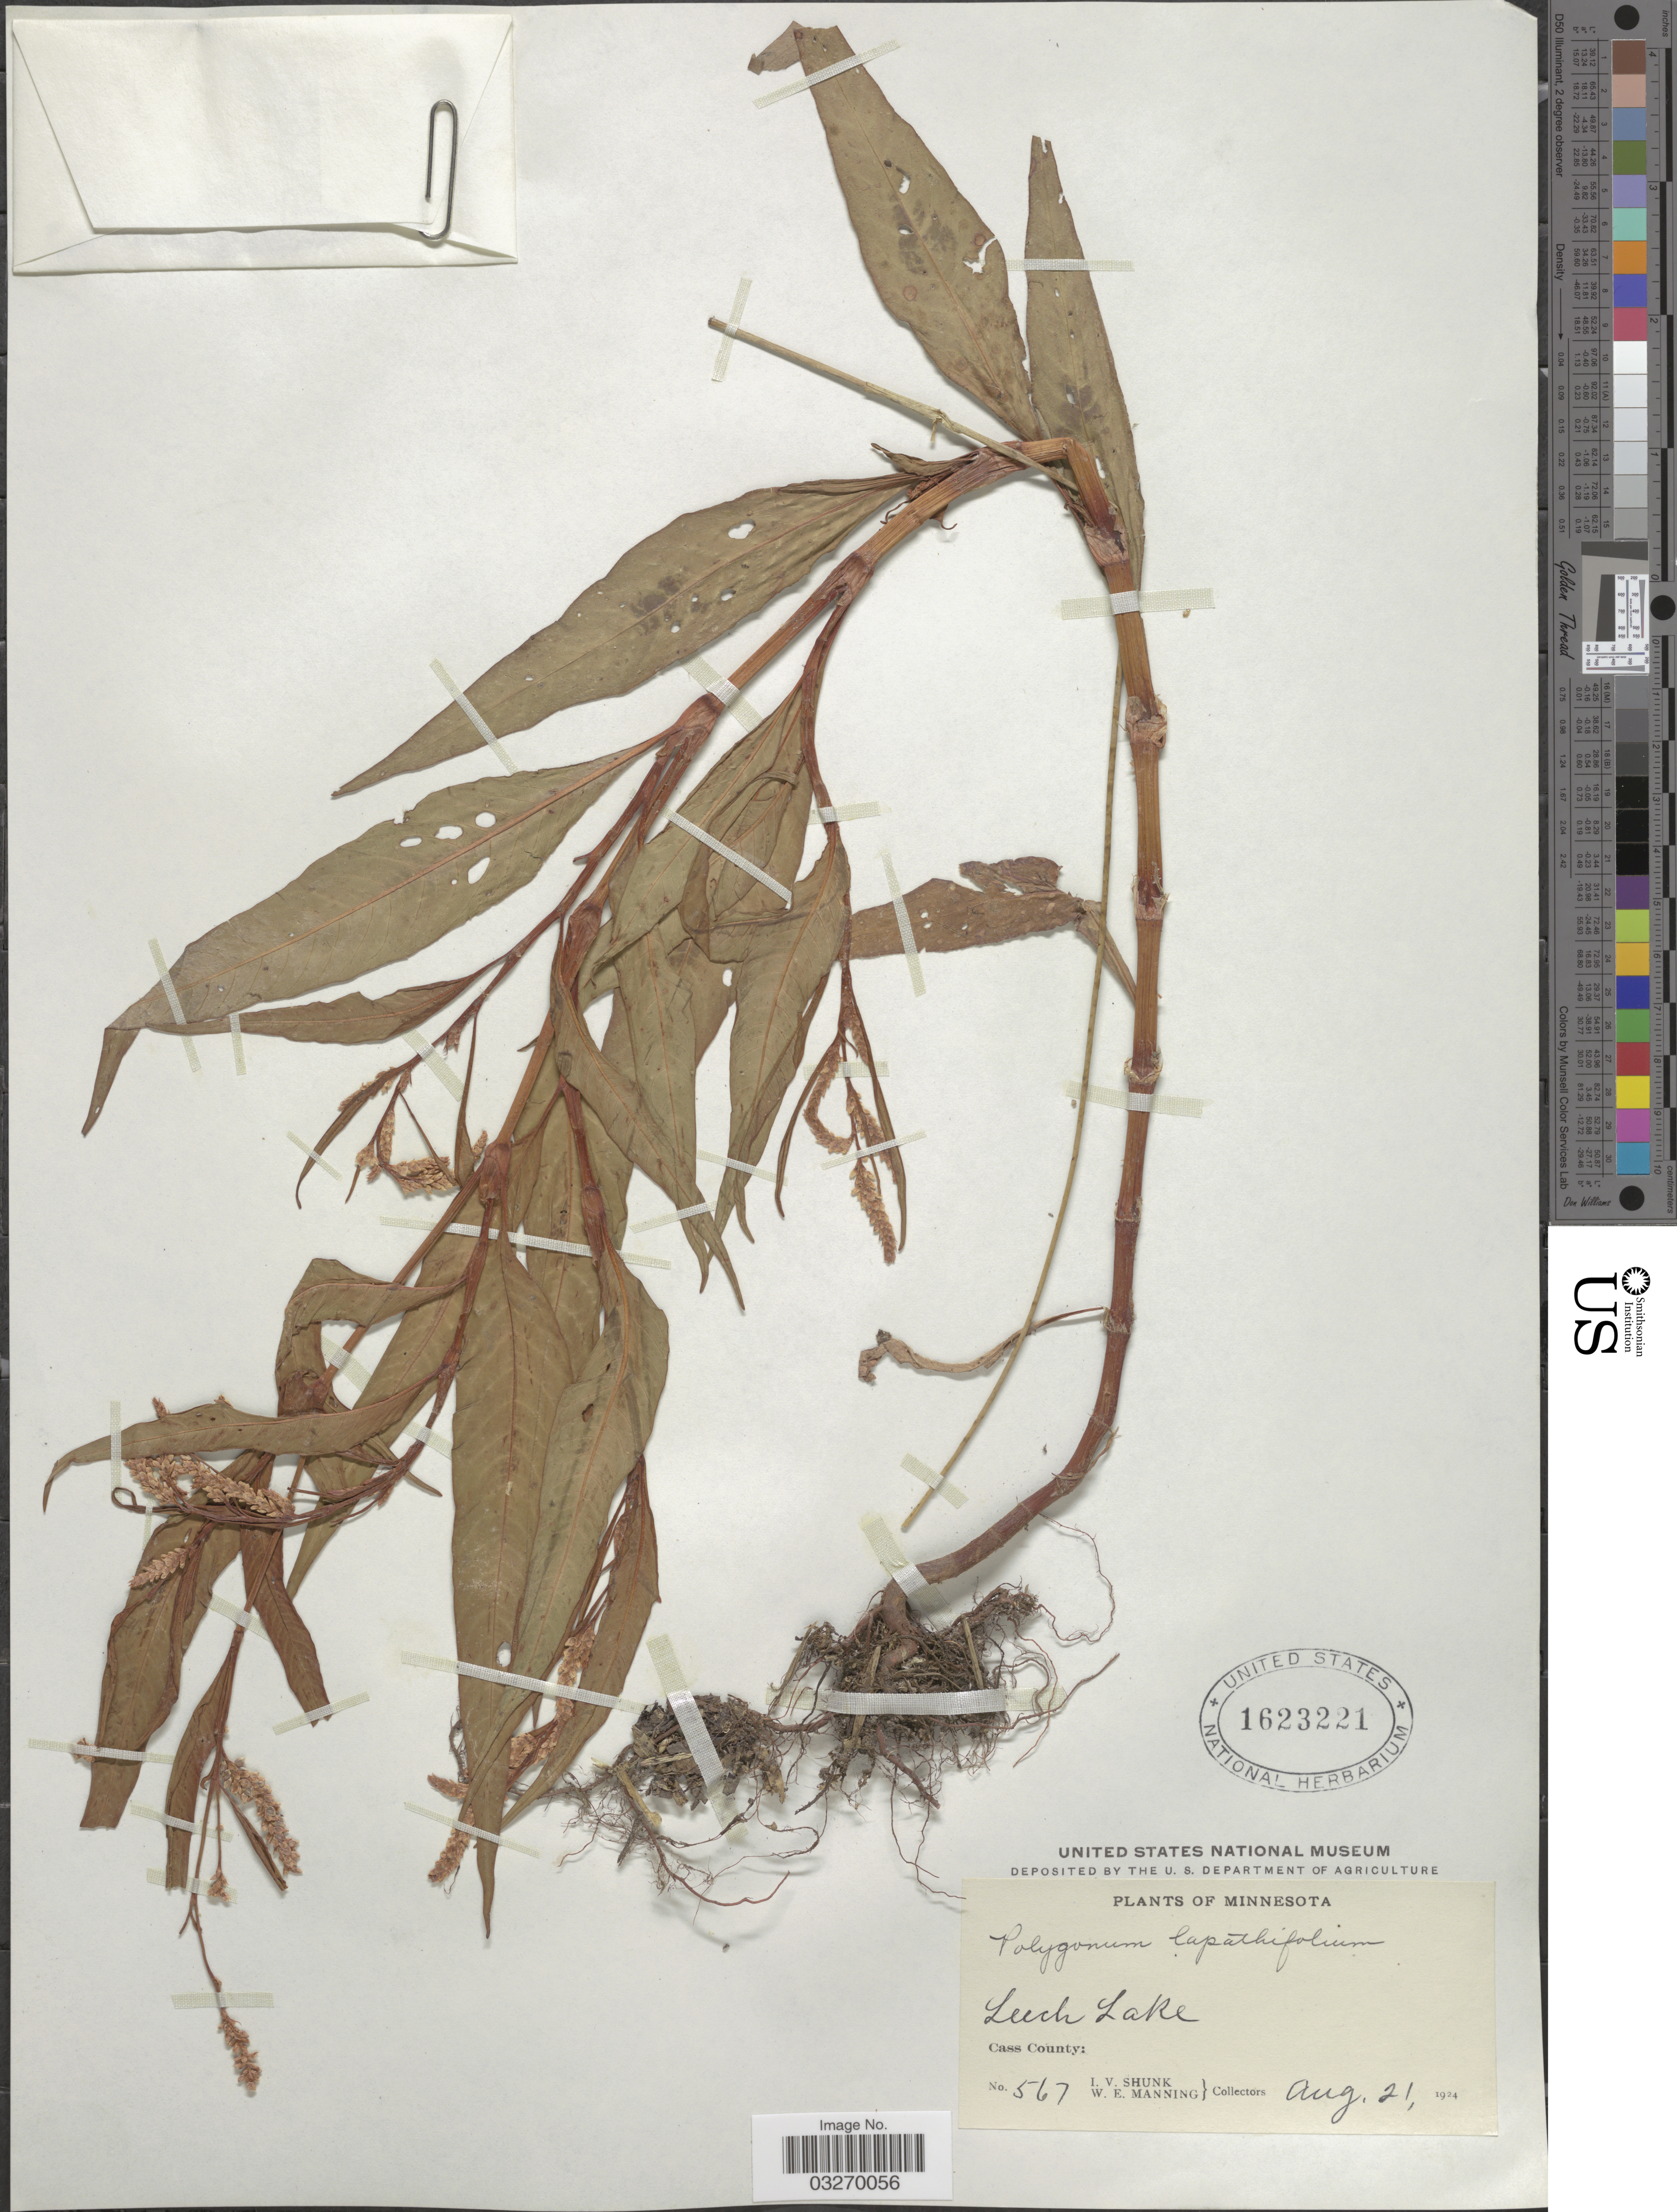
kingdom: Plantae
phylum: Tracheophyta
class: Magnoliopsida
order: Caryophyllales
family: Polygonaceae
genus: Persicaria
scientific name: Persicaria lapathifolia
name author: (L.) Delarbre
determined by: Atha, D. E.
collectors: I. Shunk & W. Manning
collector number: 567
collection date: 1924-08-21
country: United States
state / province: Minnesota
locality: Leech Lake. Cass County.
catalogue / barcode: US 1623221